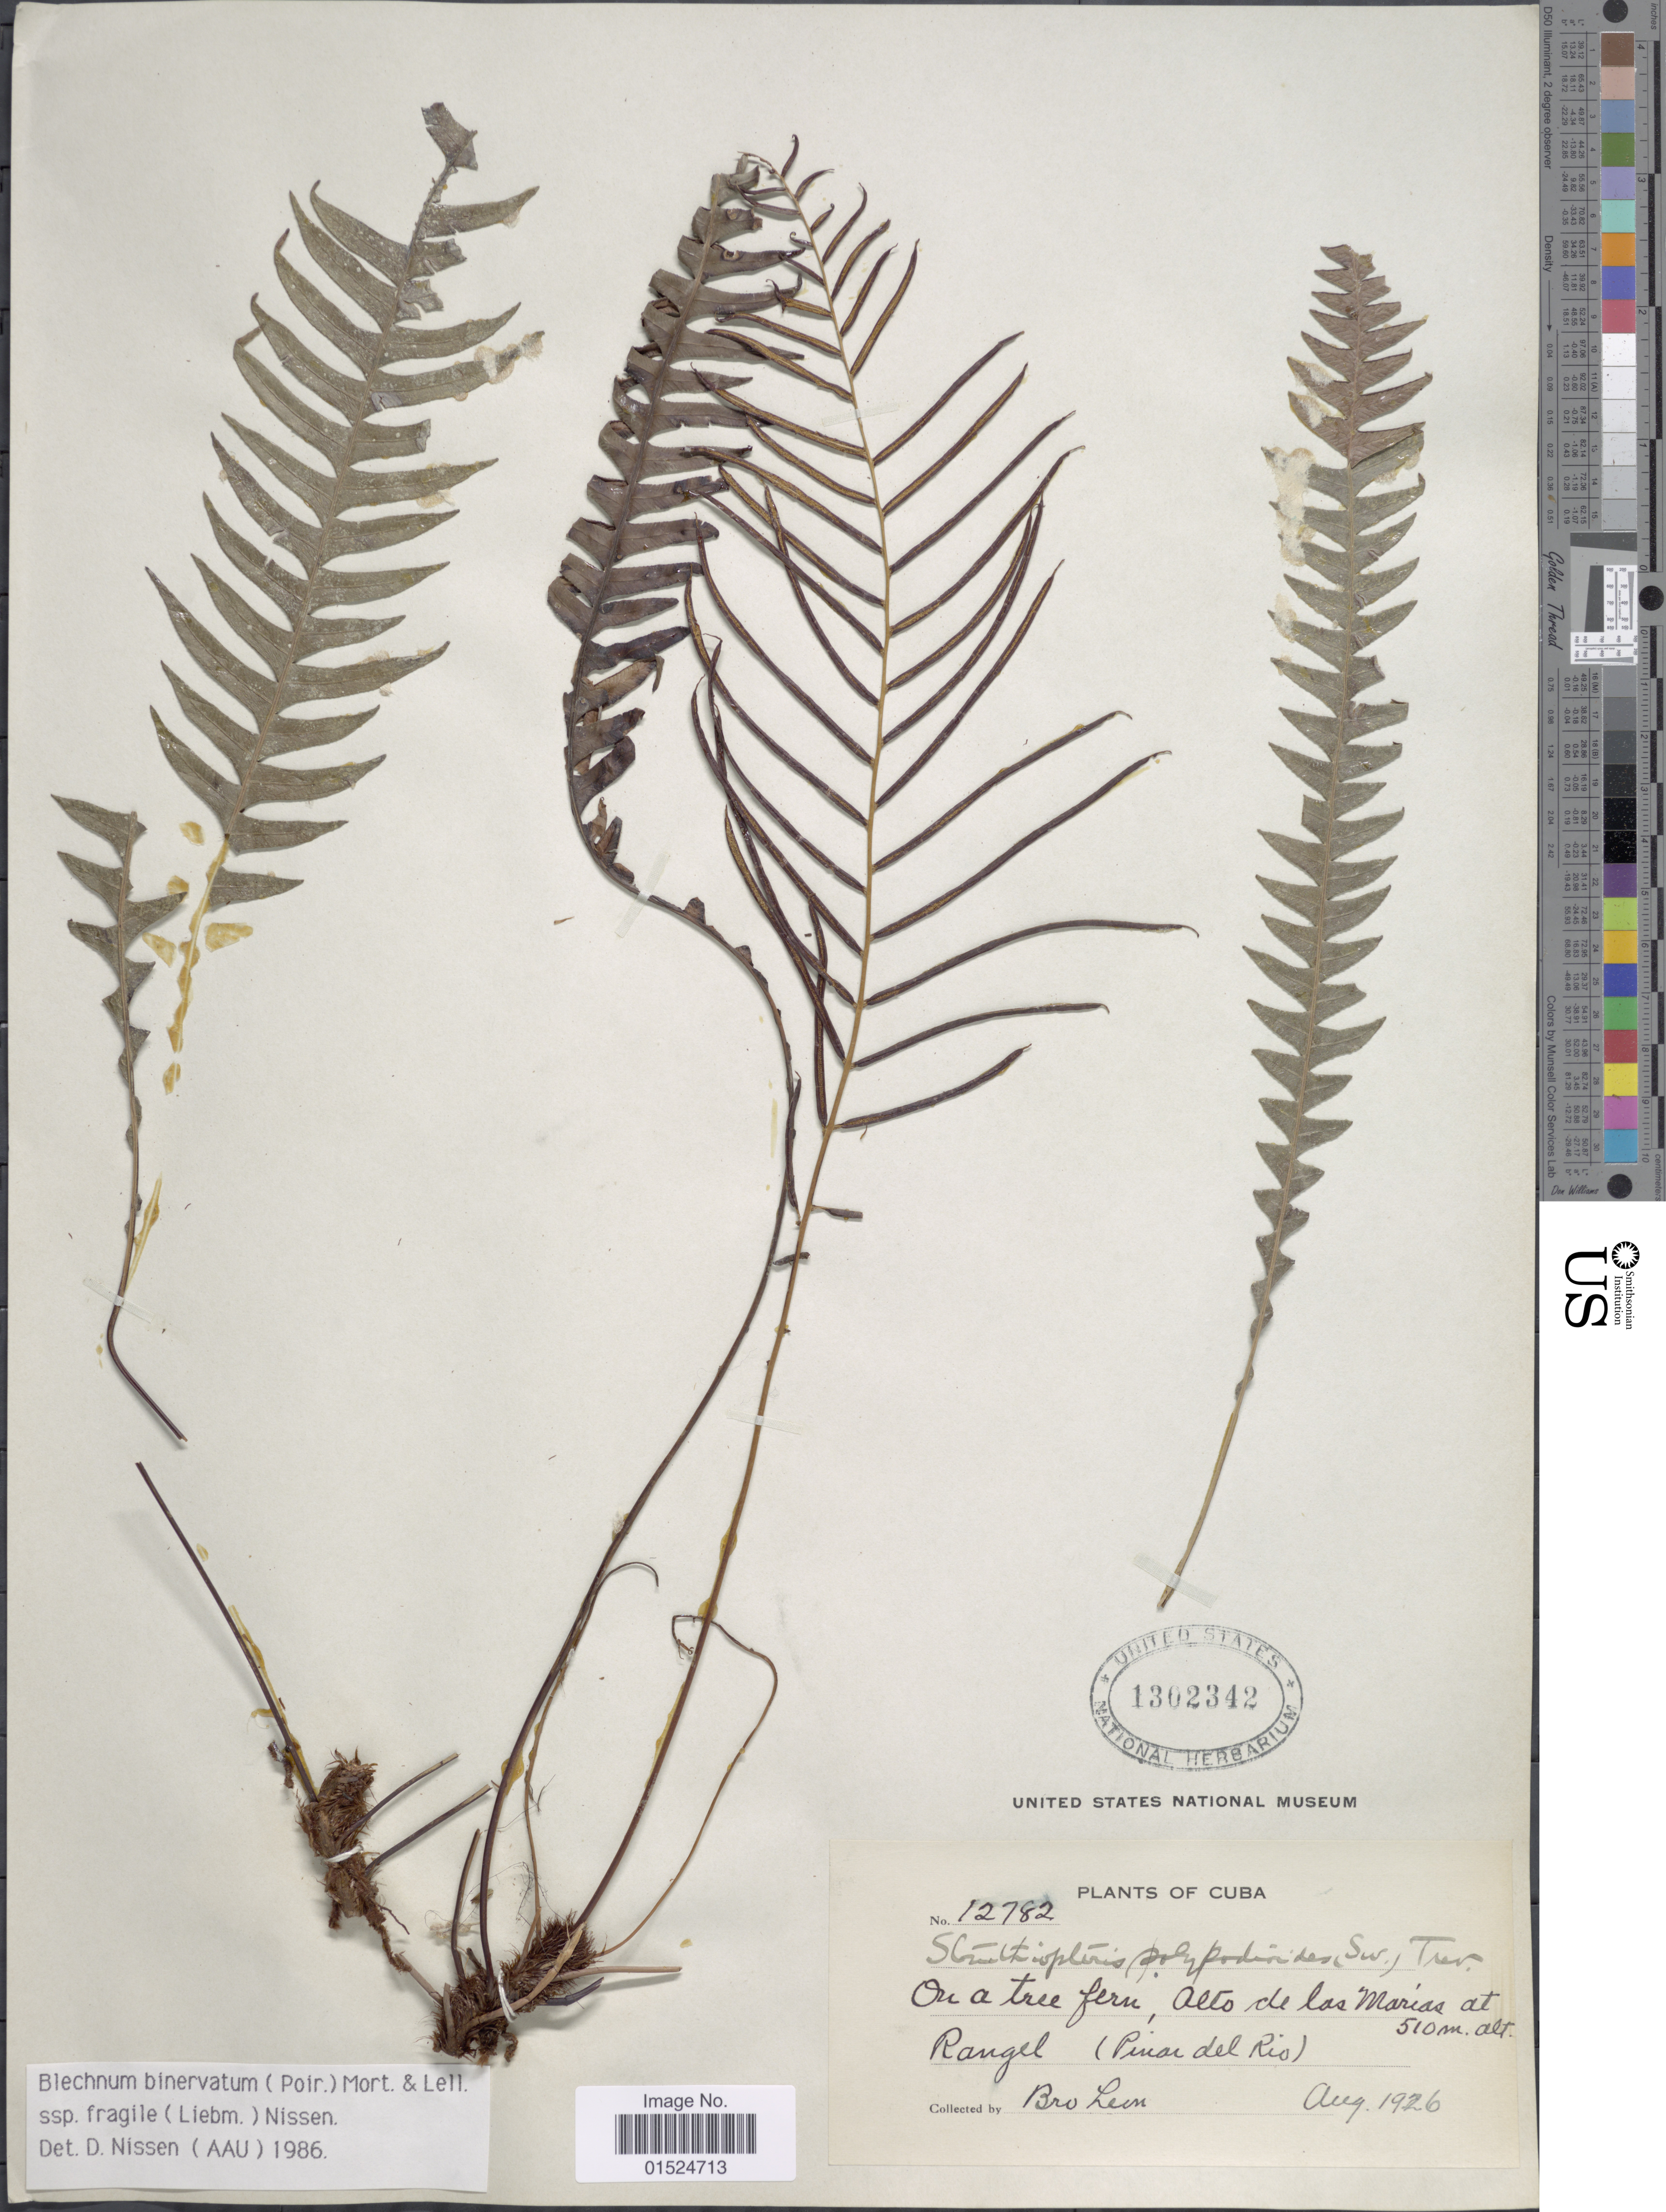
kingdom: Plantae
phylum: Tracheophyta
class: Polypodiopsida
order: Polypodiales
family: Blechnaceae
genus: Blechnum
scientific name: Blechnum fragile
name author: (Liebm.) C.V. Morton & Lellinger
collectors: Bro. León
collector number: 12782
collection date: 1926-08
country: Cuba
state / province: Pinar del Río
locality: Alto de las Marias at Rangel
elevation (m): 510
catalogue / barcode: US 1302342